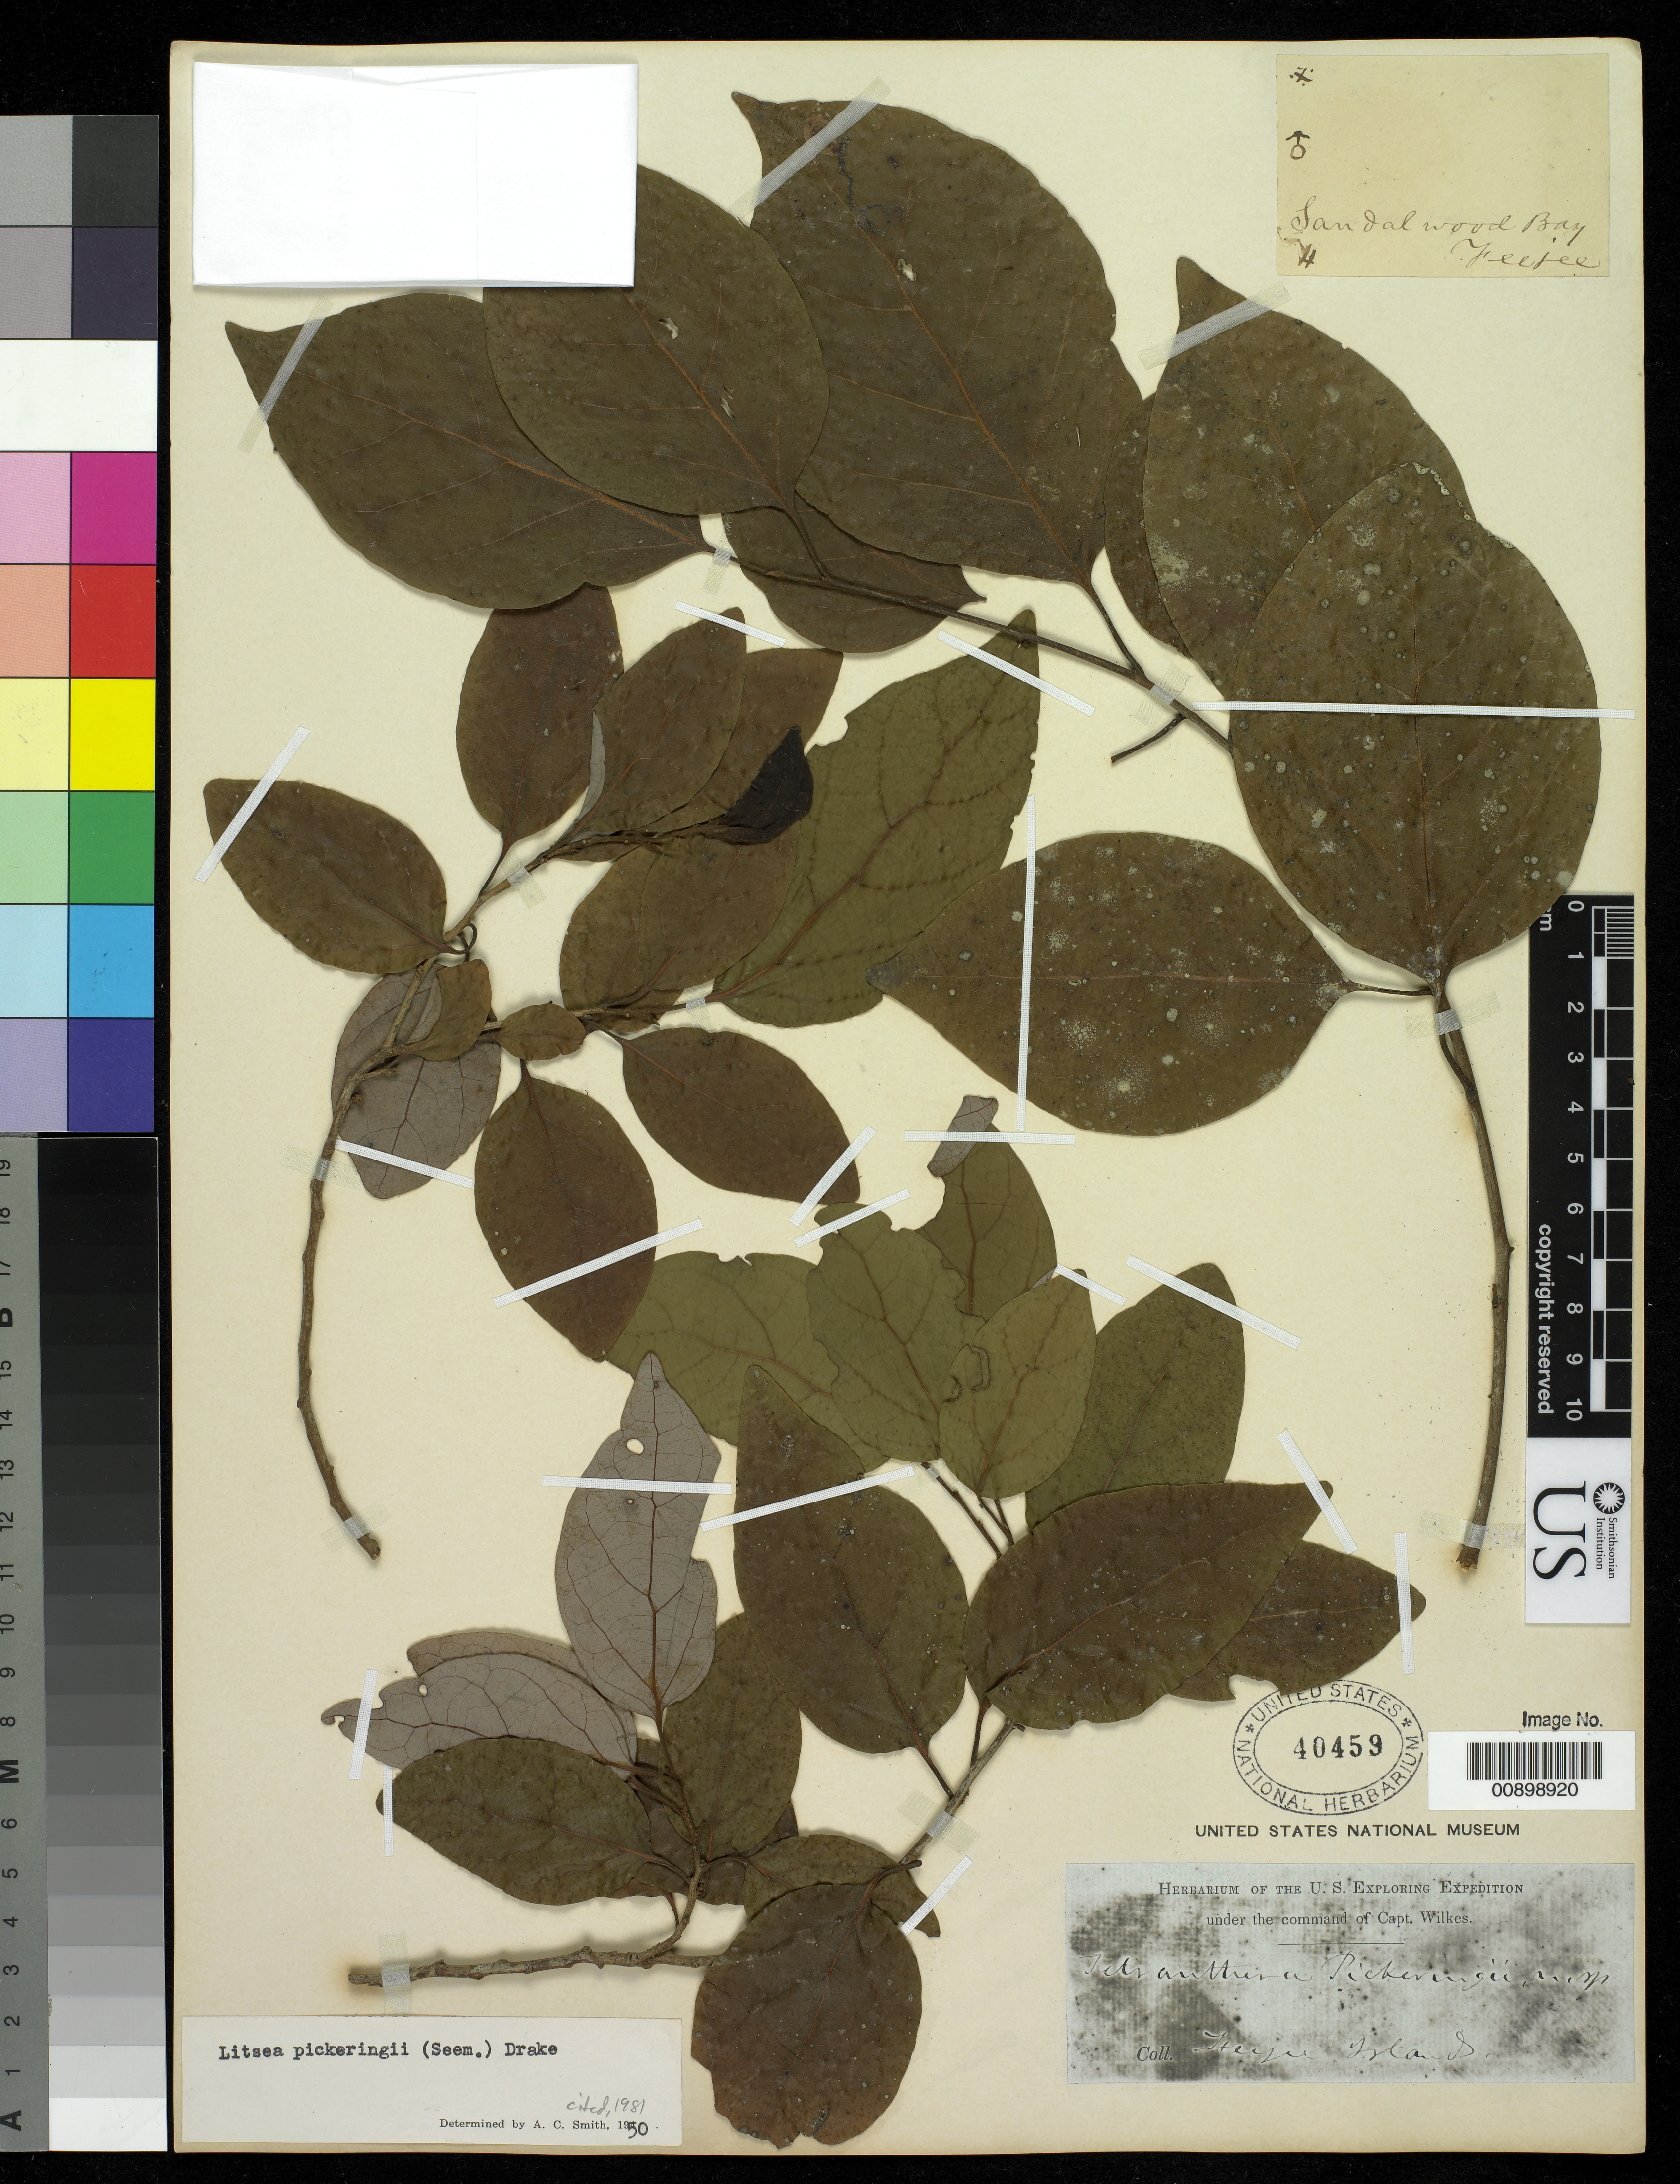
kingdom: Plantae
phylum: Tracheophyta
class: Magnoliopsida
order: Laurales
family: Lauraceae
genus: Litsea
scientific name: Litsea pickeringii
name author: Benth. & Hook. f. ex Drake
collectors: Wilkes Explor. Exped.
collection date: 1838/1842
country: Fiji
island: Ovalau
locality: Sandalwood Bay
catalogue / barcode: US 40459